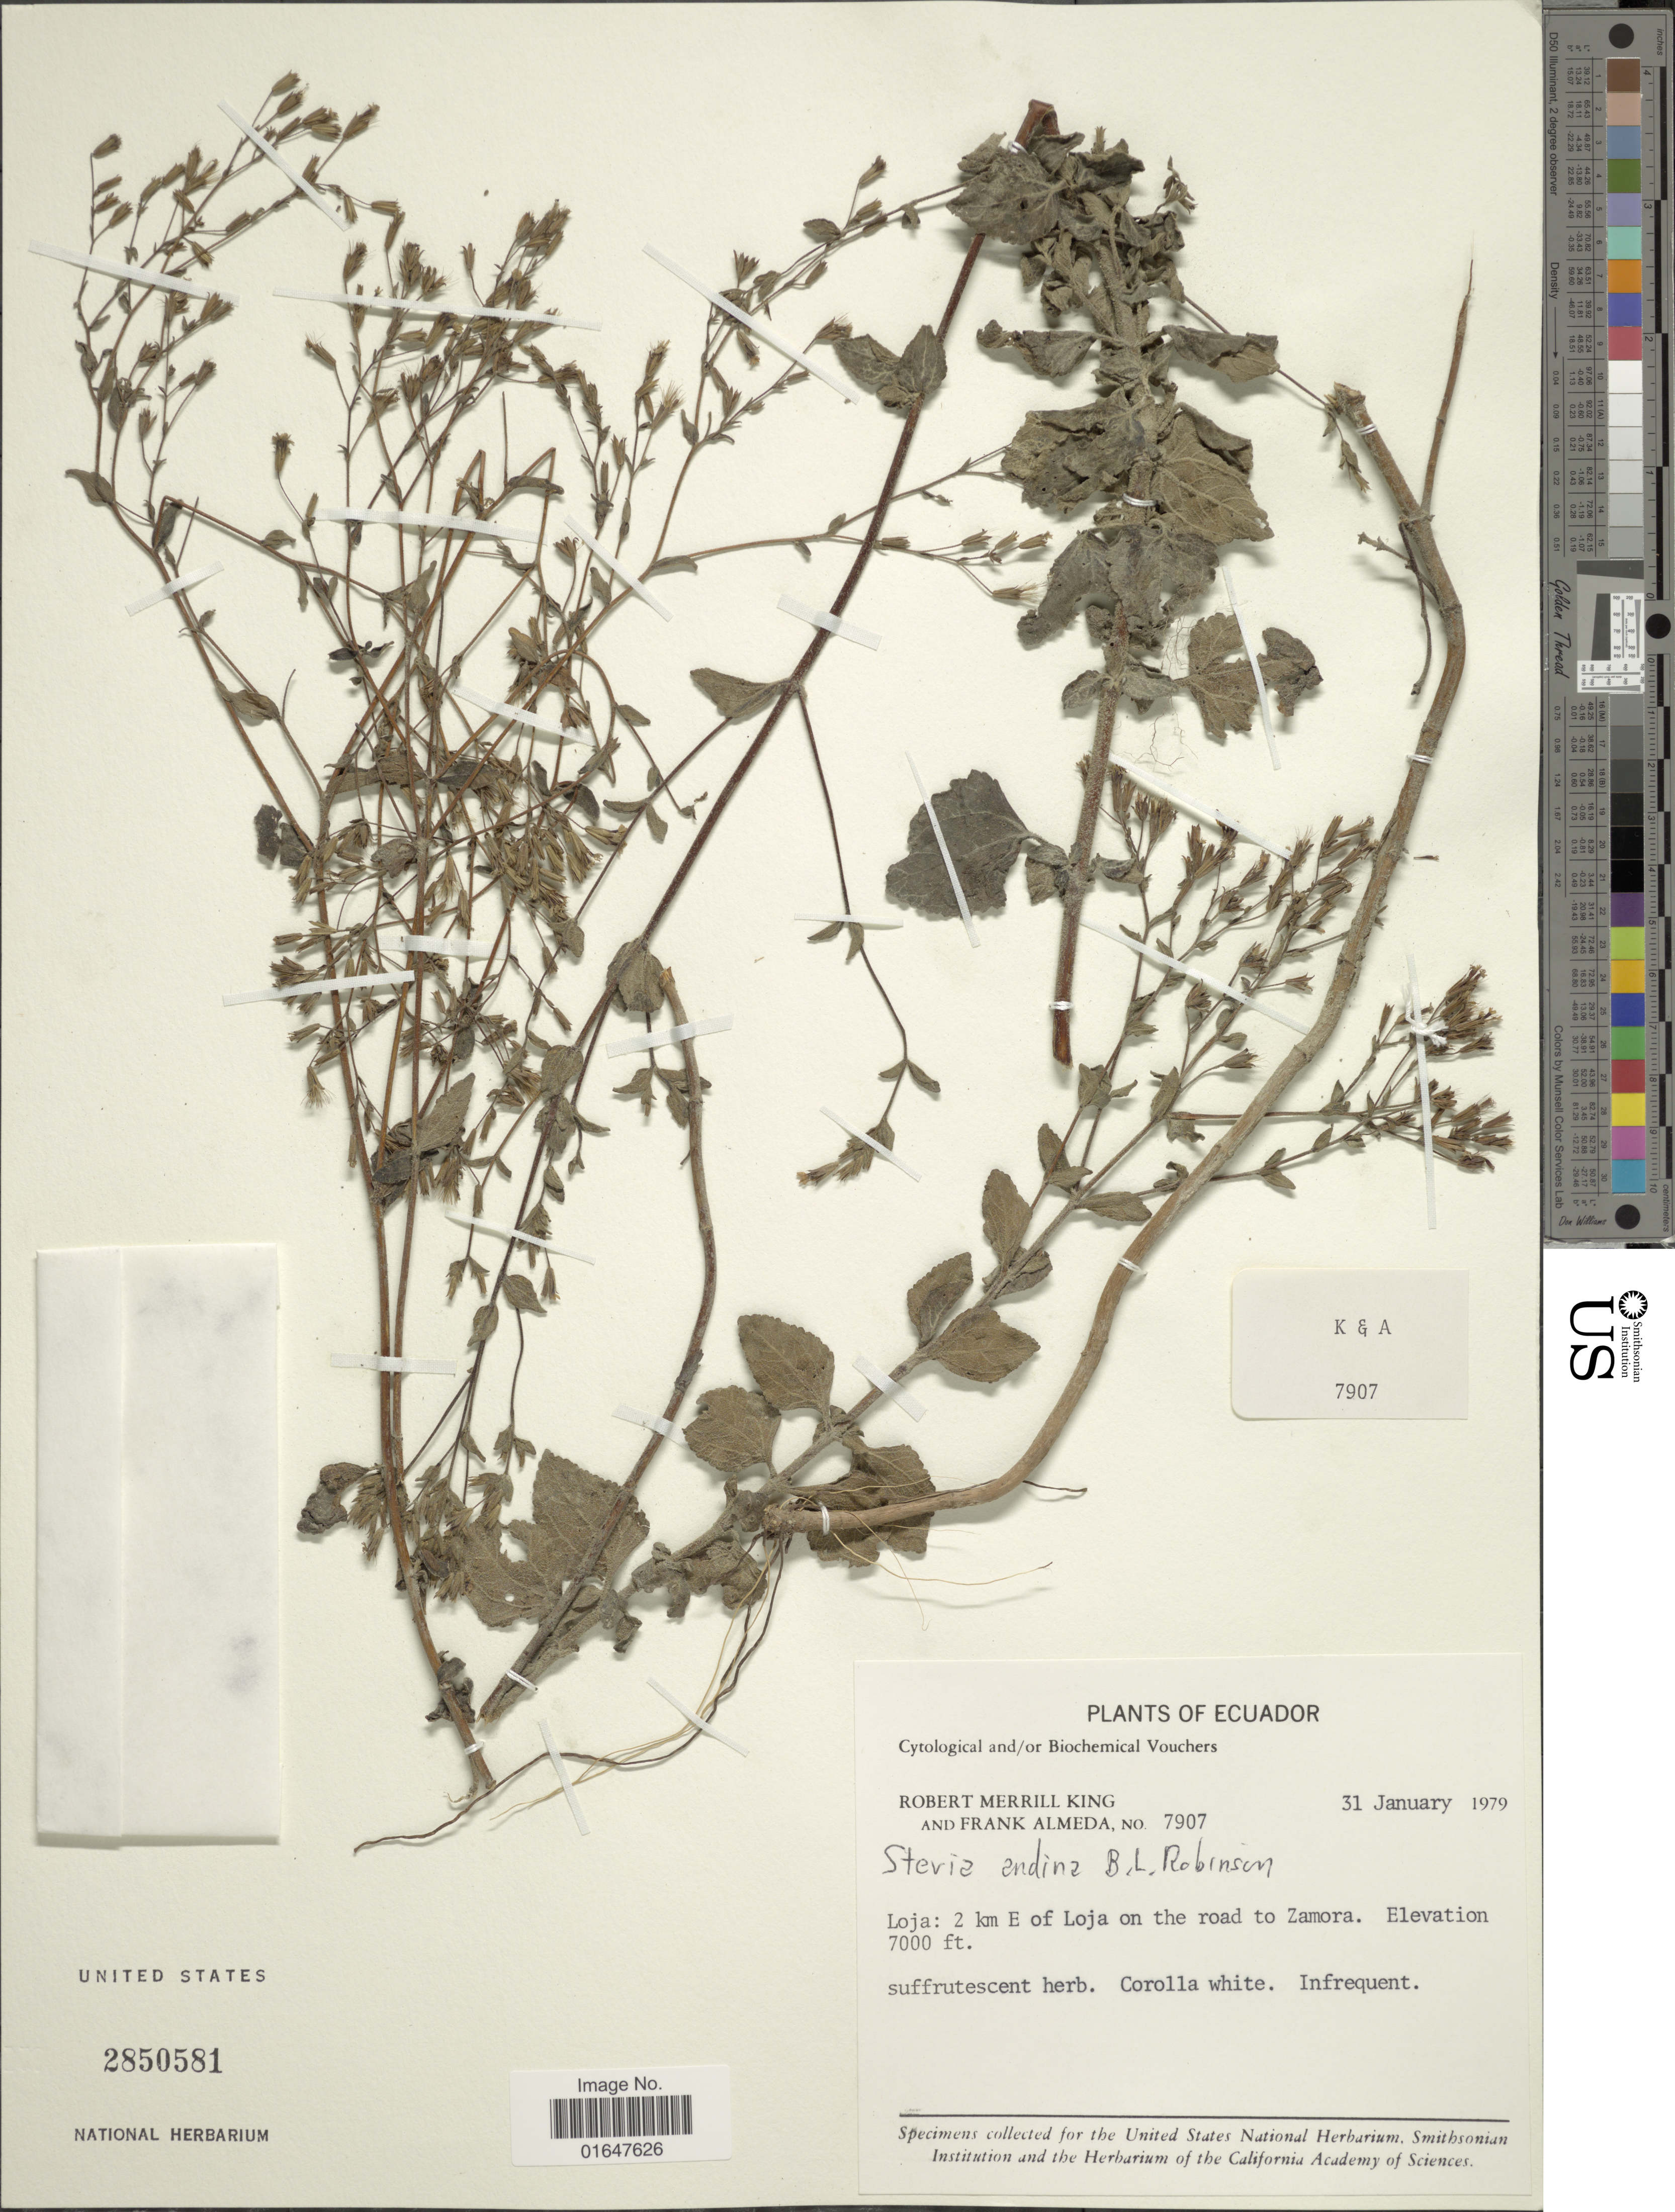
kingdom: Plantae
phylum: Tracheophyta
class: Magnoliopsida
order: Asterales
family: Asteraceae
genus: Stevia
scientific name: Stevia andina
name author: B.L. Rob.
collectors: R. M. King & F. Almeda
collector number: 7907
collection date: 1979-01-31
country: Ecuador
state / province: Loja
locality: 2 km E of Loja on the road to Zamora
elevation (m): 2134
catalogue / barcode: US 2850581